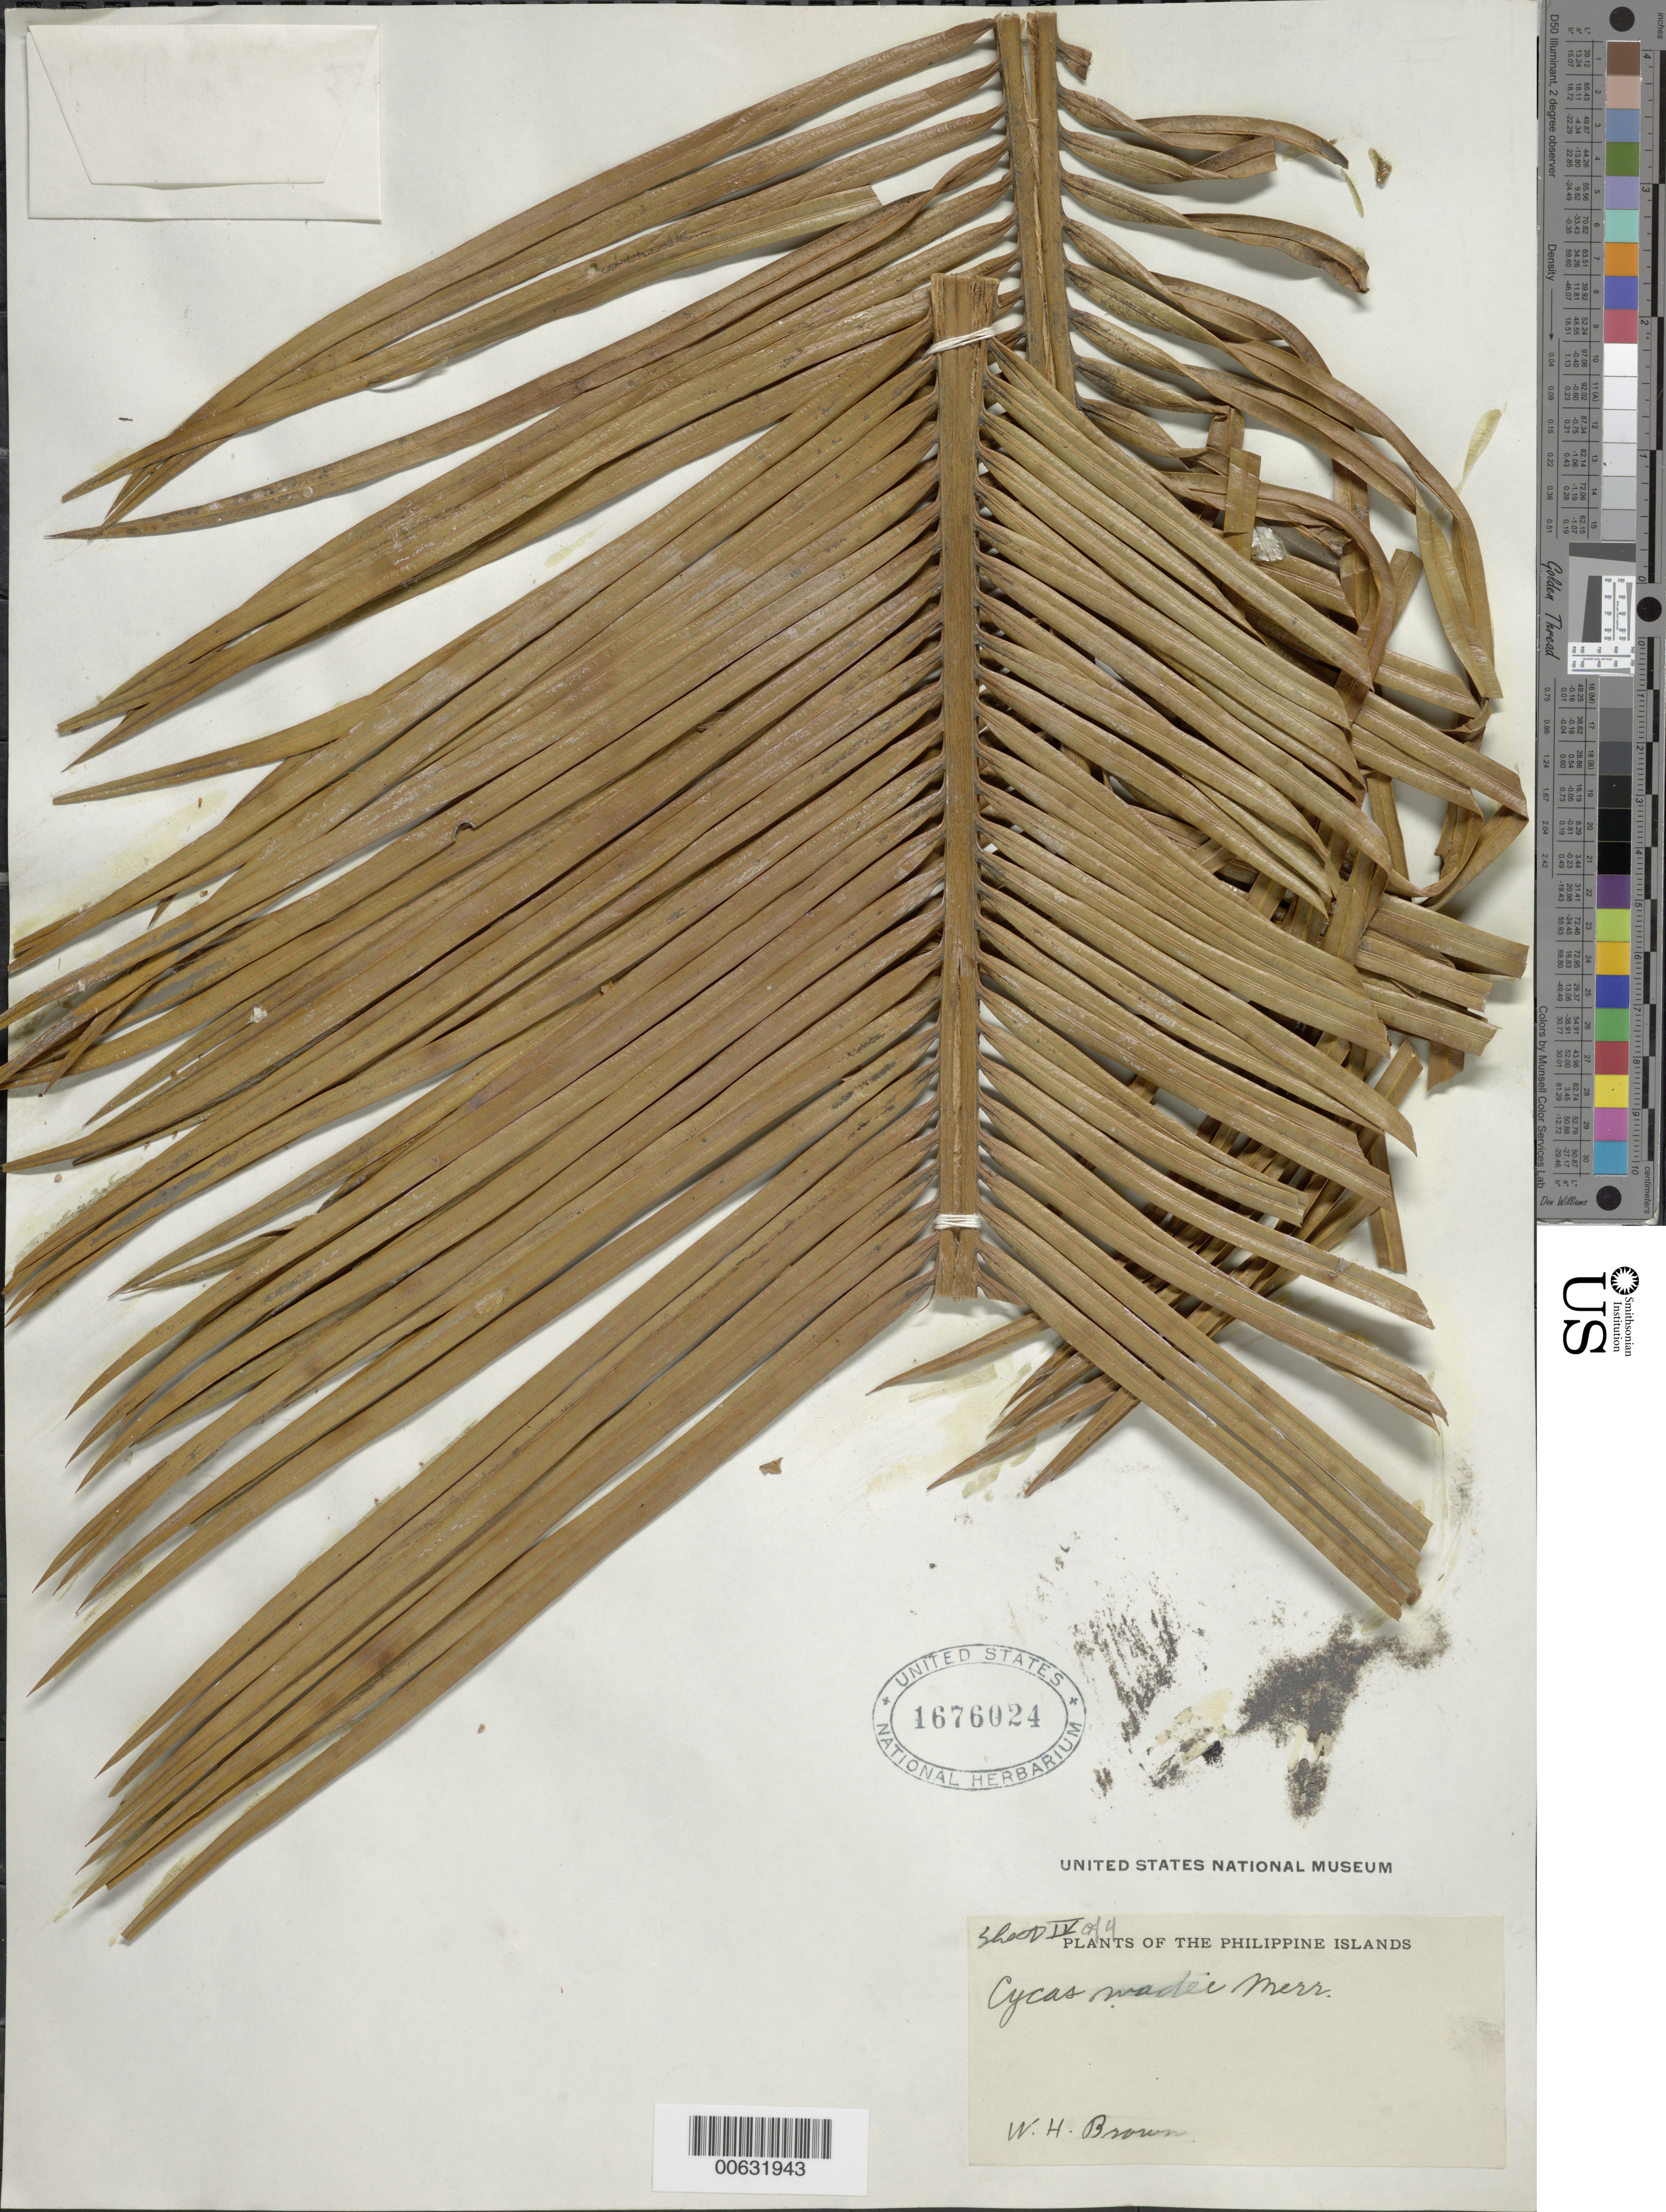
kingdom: Plantae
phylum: Tracheophyta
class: Cycadopsida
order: Cycadales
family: Cycadaceae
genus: Cycas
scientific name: Cycas wadei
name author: Merr.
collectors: W. H. Brown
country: Philippines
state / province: Mimaropa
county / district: Palawan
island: Culion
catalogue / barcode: US 1676024